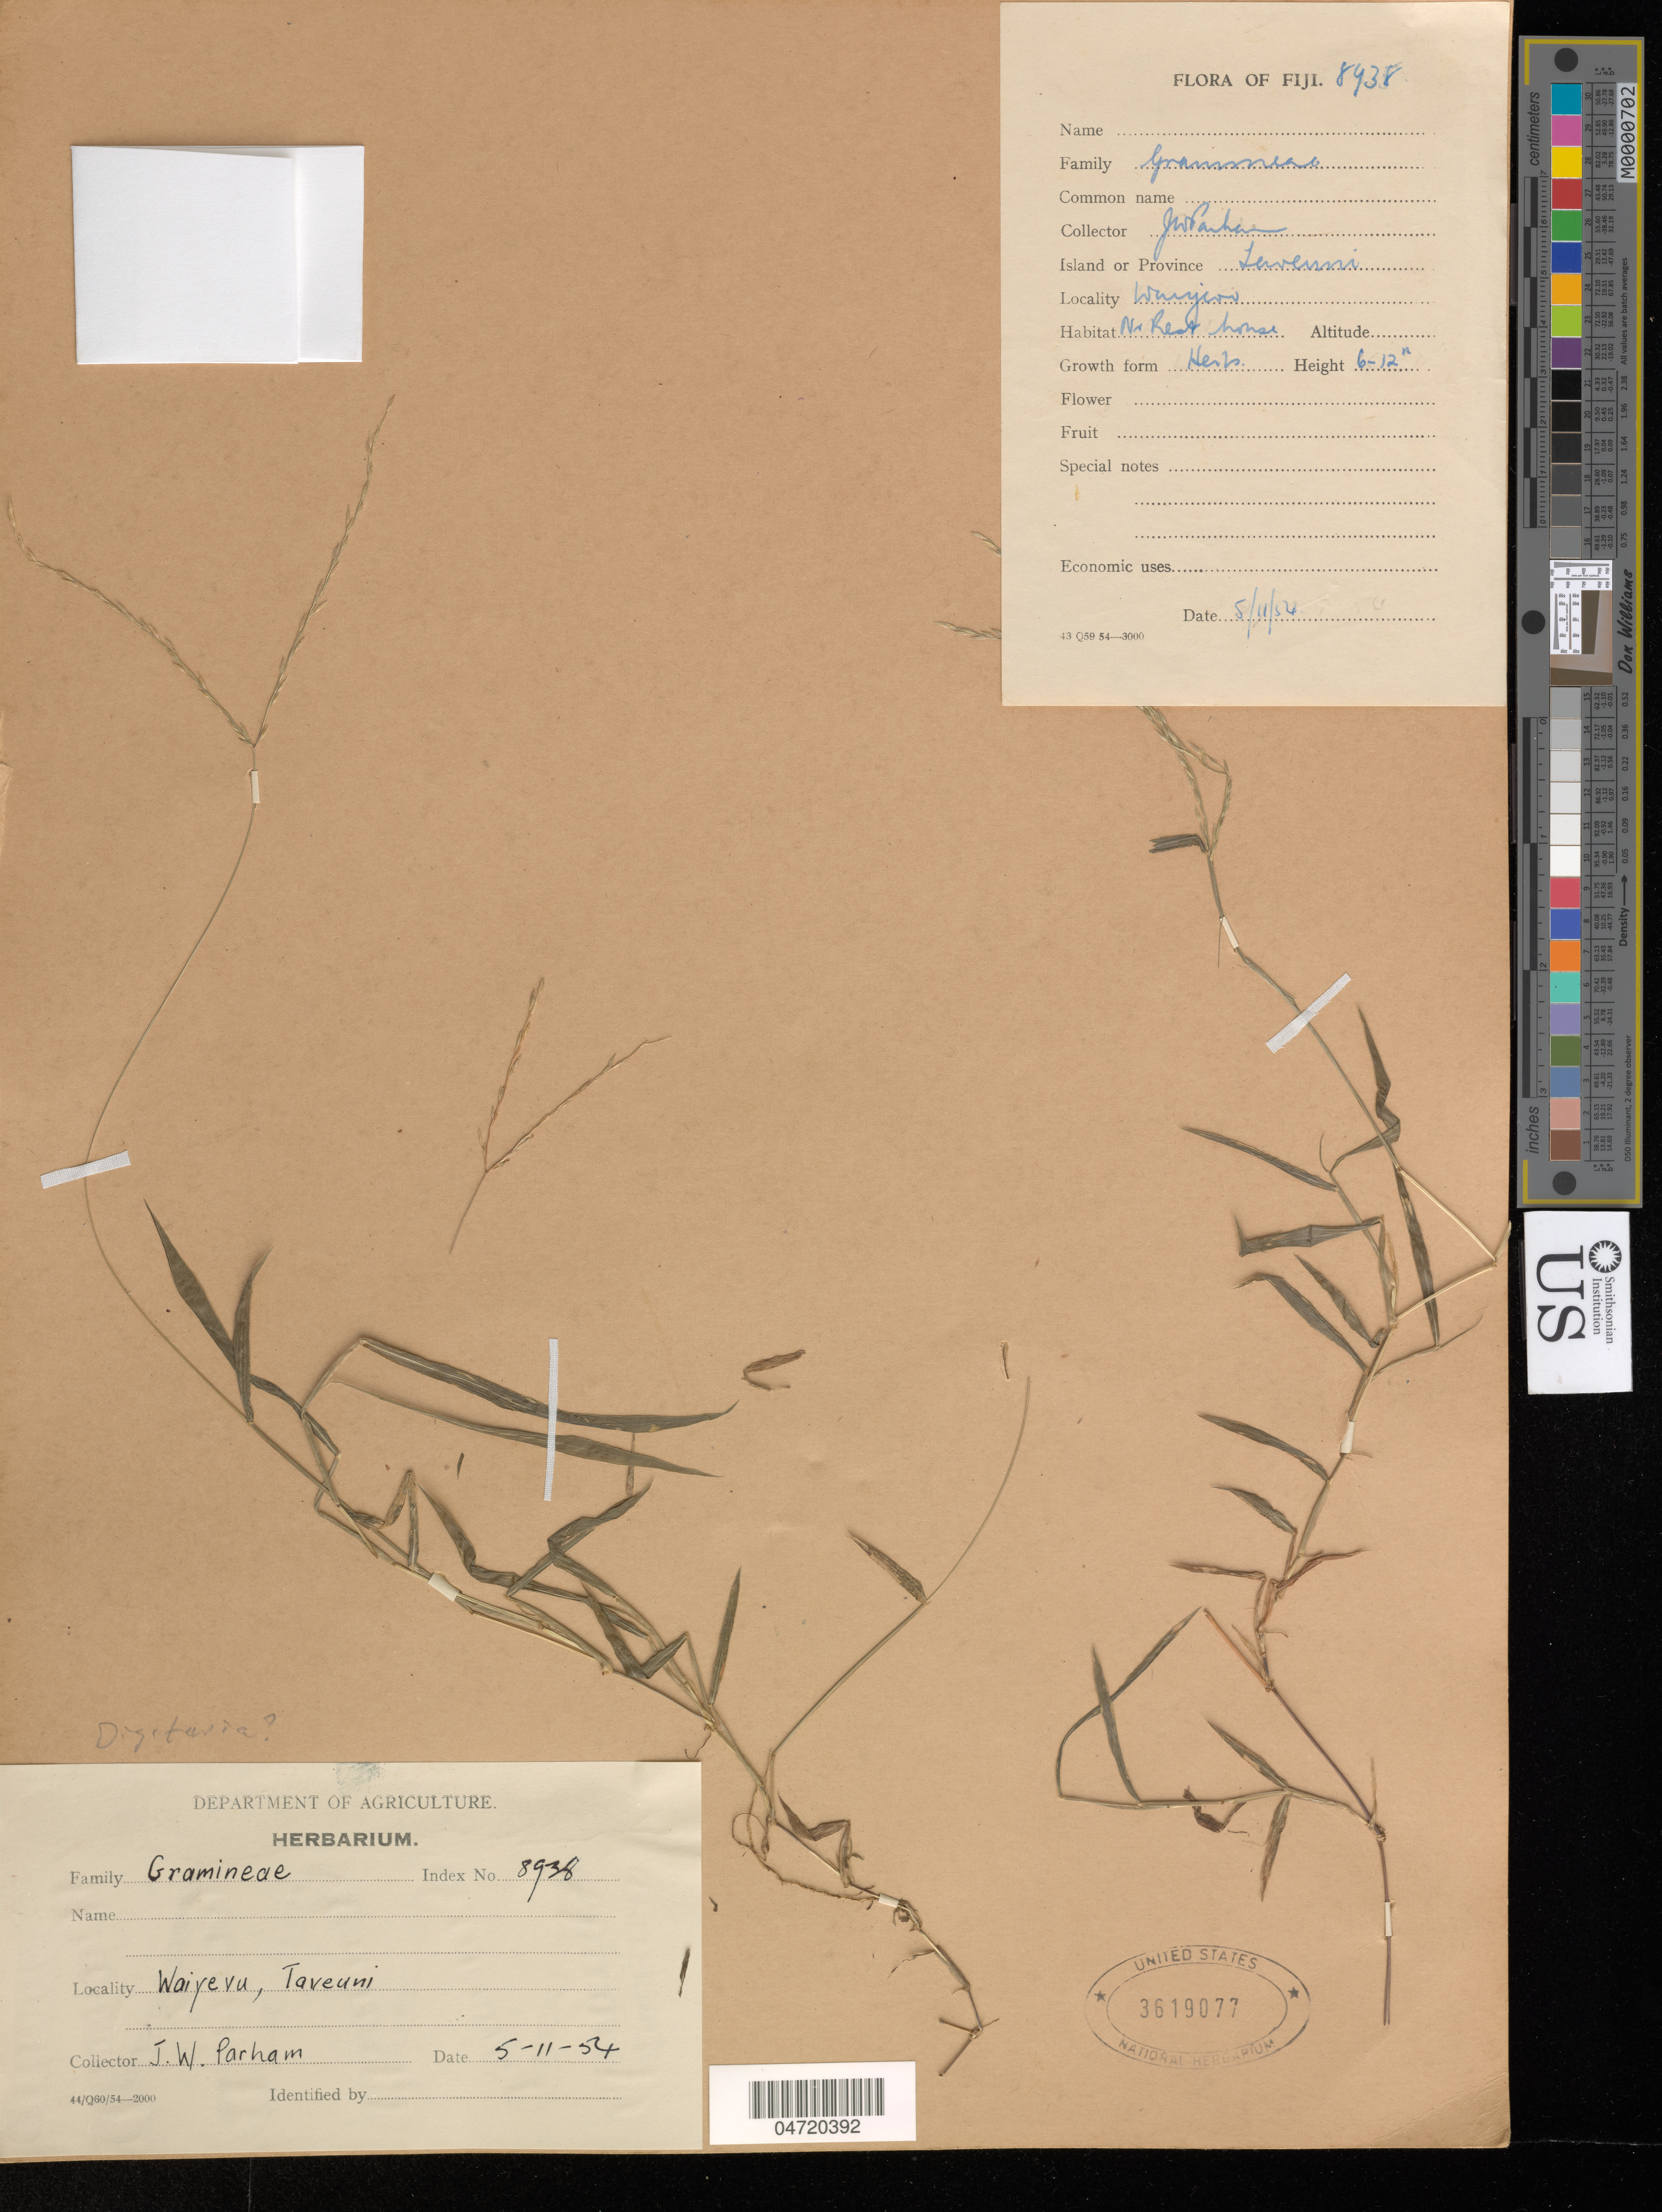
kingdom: Plantae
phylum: Tracheophyta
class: Liliopsida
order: Poales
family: Poaceae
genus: Bothriochloa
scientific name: Bothriochloa ischaemum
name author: (L.) Keng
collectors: J. Parham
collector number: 8938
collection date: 1954-11-05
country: Fiji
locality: Waiyevu, Taveuni.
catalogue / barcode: US 3619077